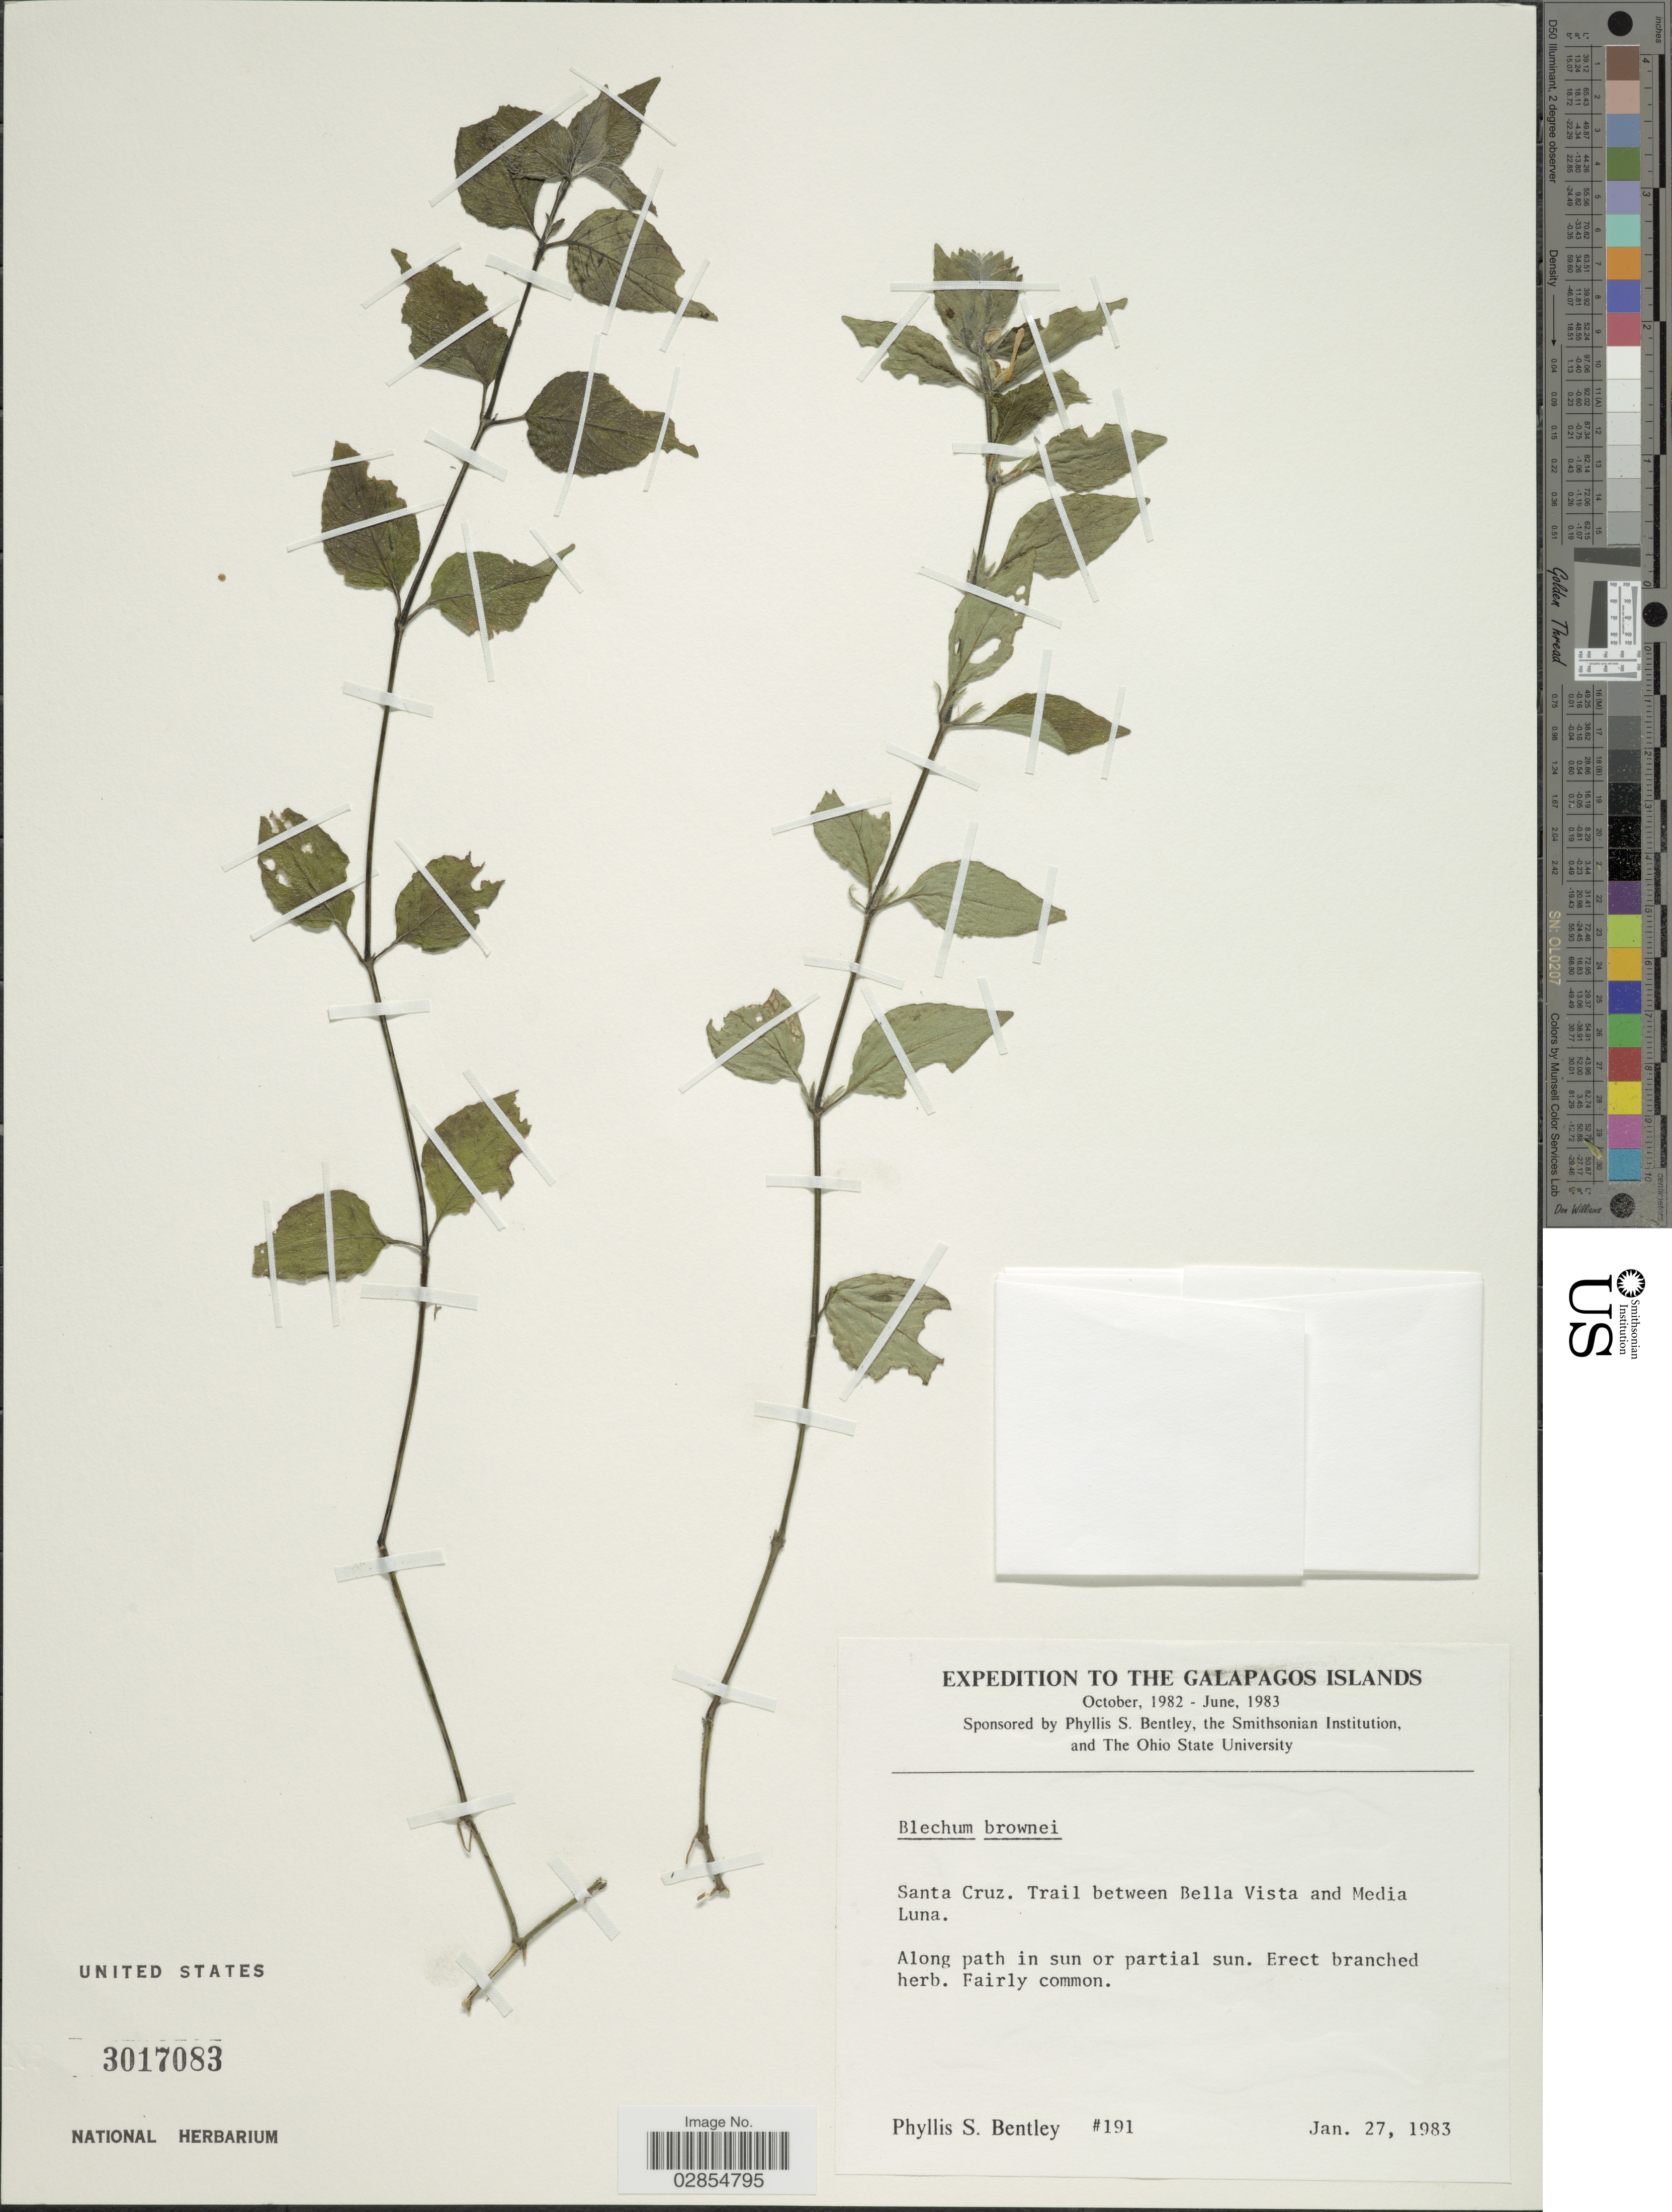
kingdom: Plantae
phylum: Tracheophyta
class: Magnoliopsida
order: Lamiales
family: Acanthaceae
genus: Blechum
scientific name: Blechum brownei f. puberulum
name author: Leonard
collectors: P. S. Bentley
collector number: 191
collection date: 1983-01-27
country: Ecuador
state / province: Colón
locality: Galapagos Islands. Santa Cruz. Trail between Bella Vista and Media Luna.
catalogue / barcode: US 3017083